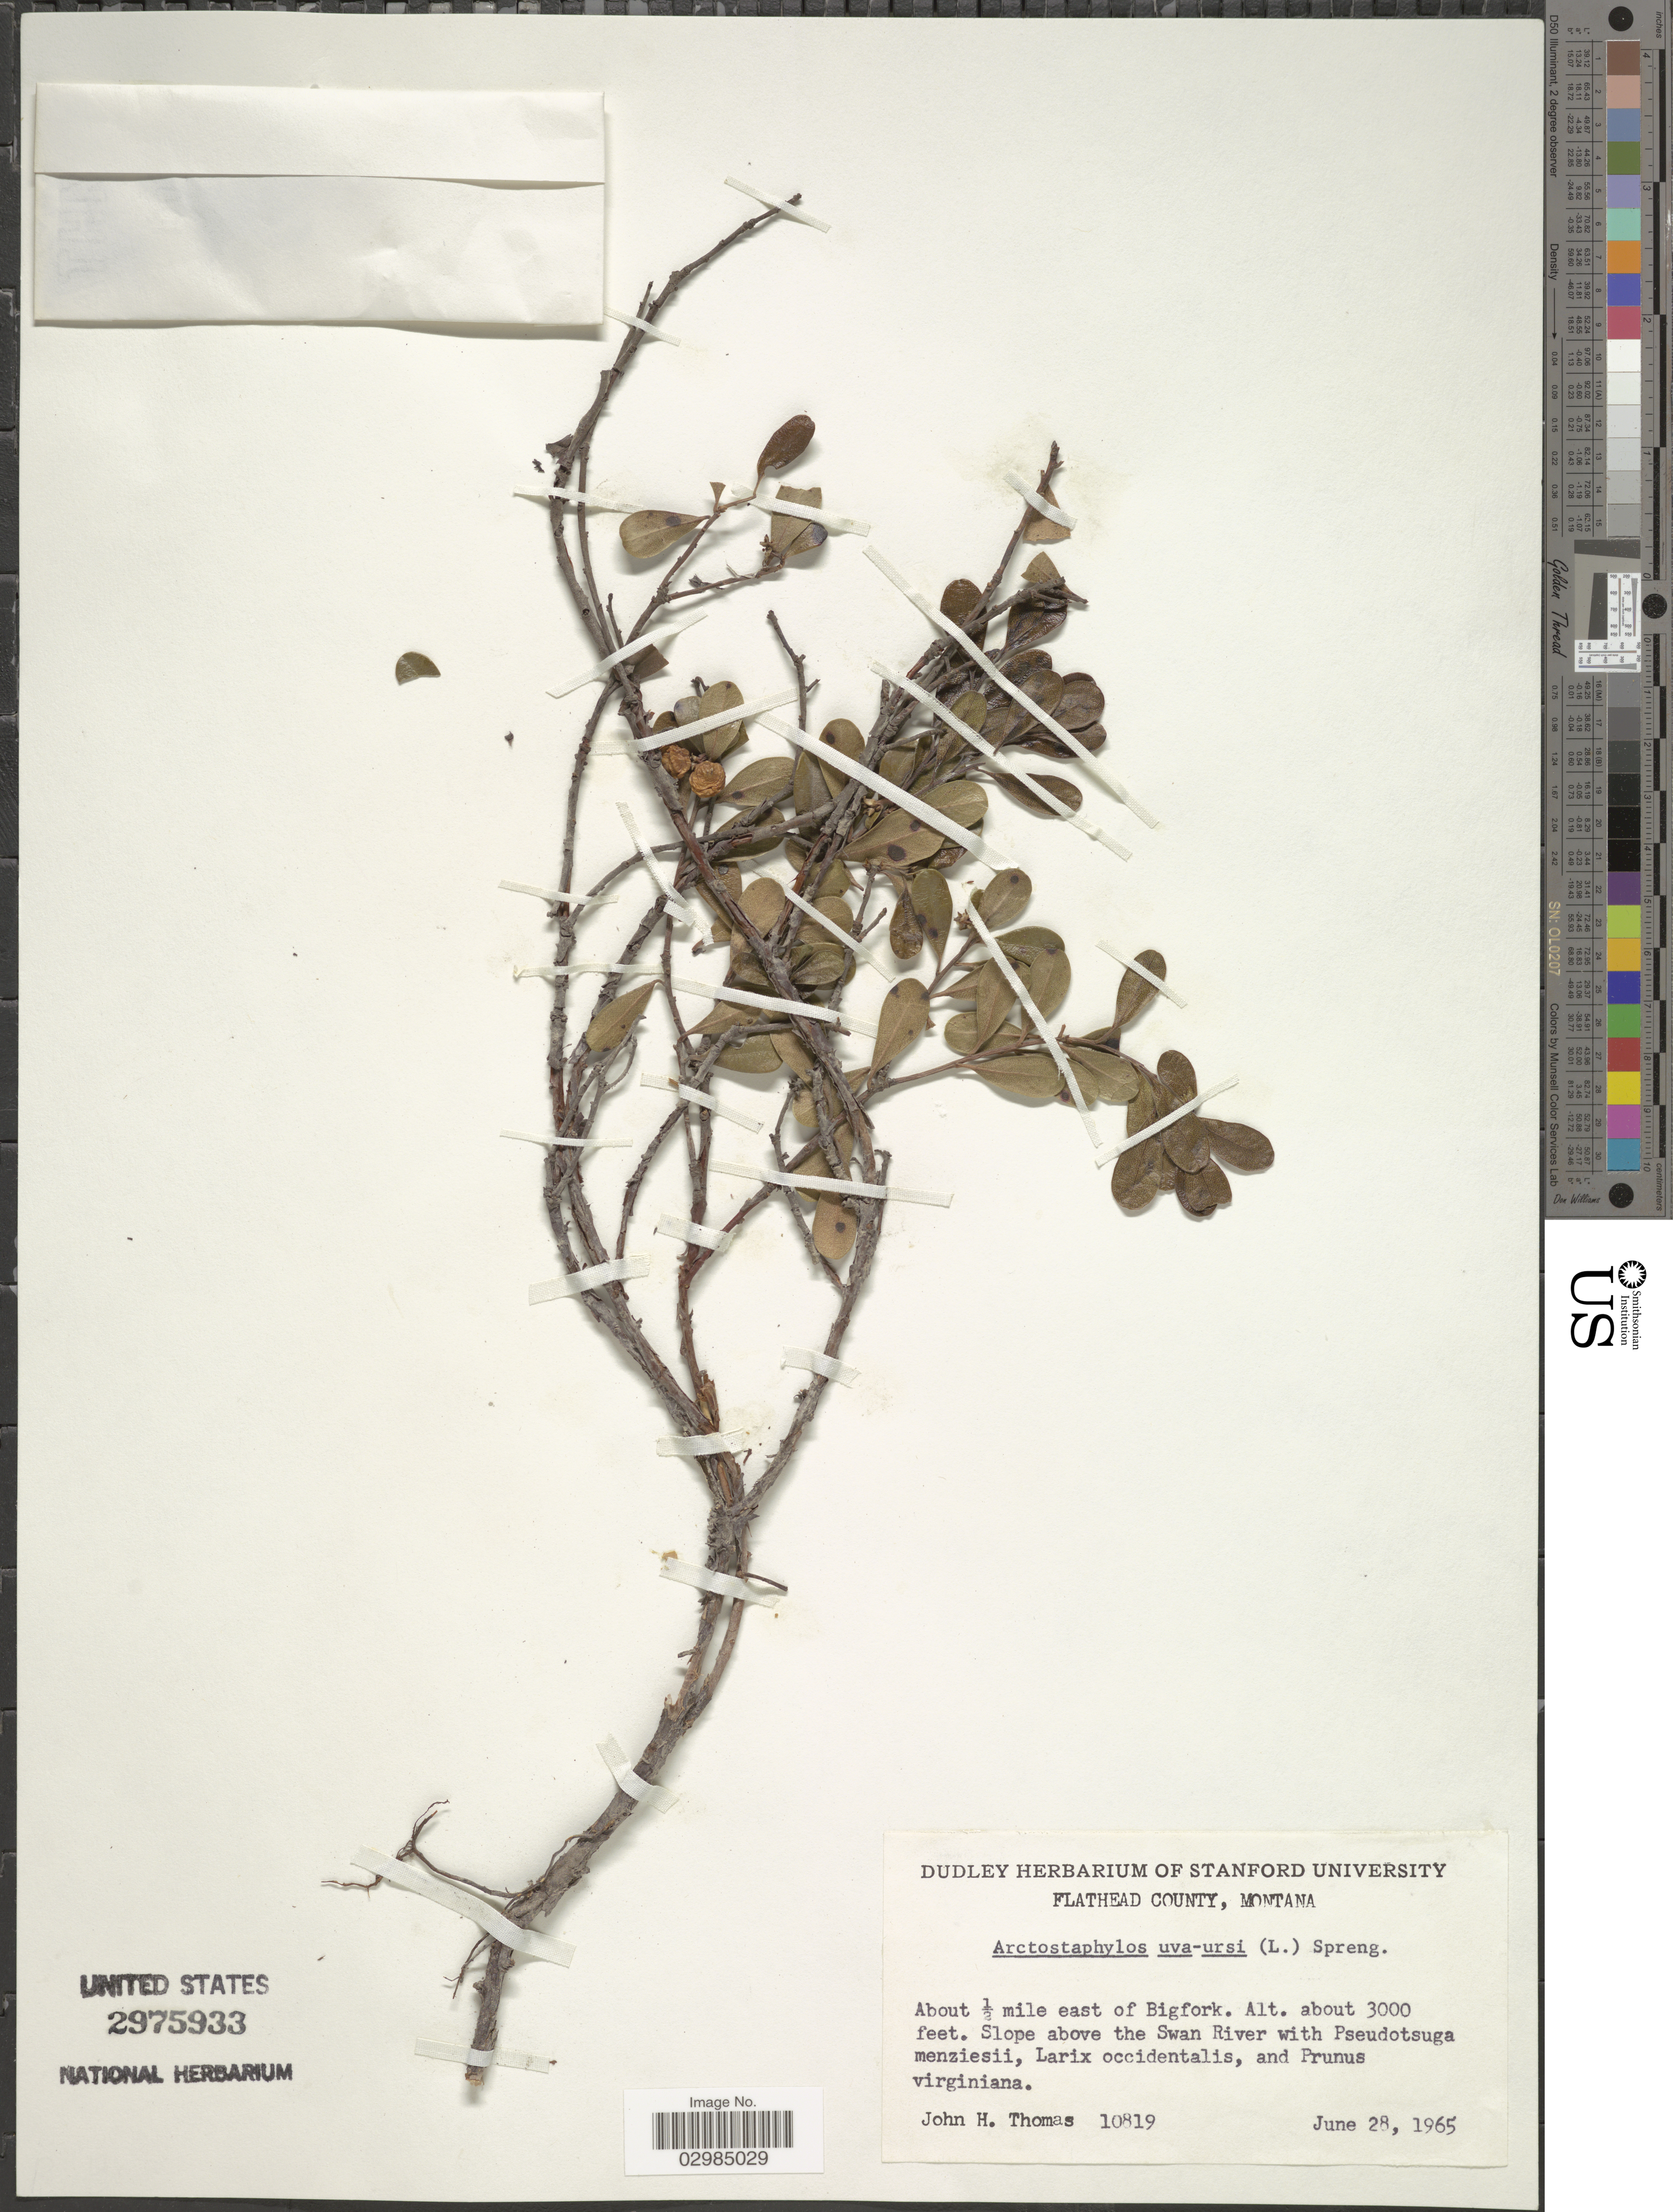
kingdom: Plantae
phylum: Tracheophyta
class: Magnoliopsida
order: Ericales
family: Ericaceae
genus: Arctostaphylos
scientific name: Arctostaphylos uva-ursi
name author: (L.) Spreng.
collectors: J. H. Thomas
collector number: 10819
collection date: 1965-06-28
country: United States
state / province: Montana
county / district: Flathead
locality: About ½ mile E of Bigfork. Slope above the Swan River.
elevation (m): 914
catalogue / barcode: US 2975933